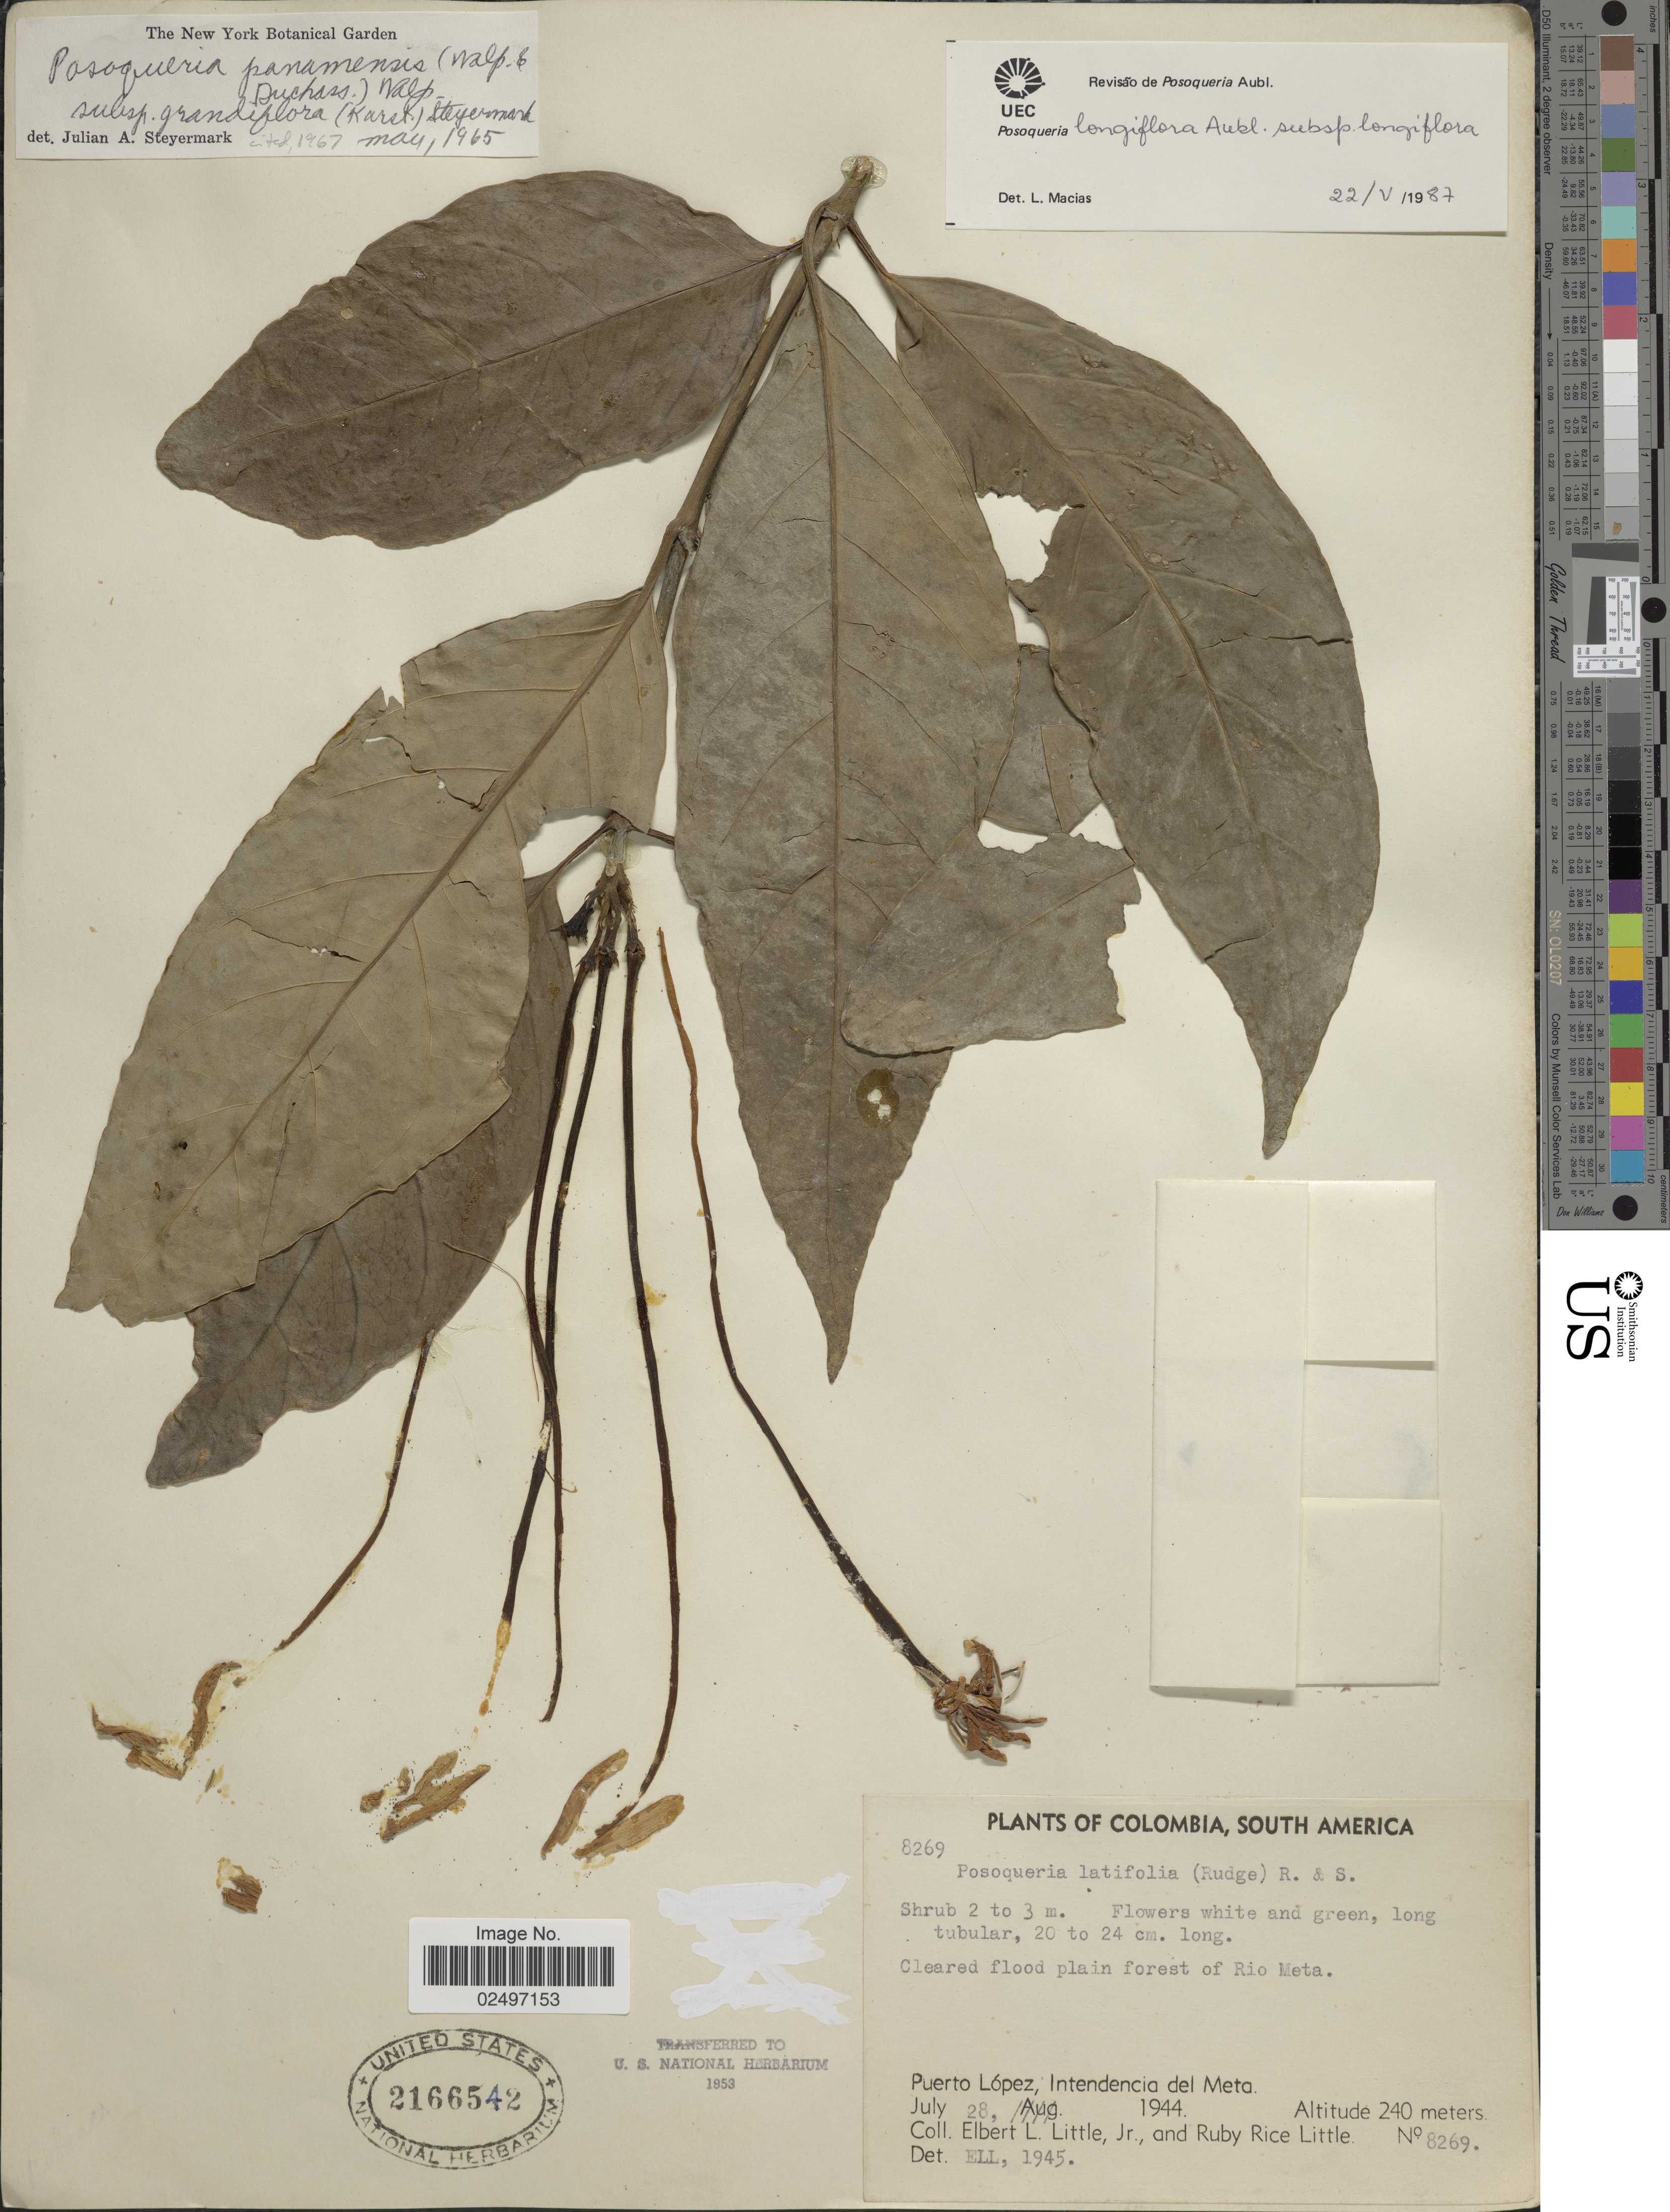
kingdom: Plantae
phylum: Tracheophyta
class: Magnoliopsida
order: Gentianales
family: Rubiaceae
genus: Posoqueria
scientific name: Posoqueria longiflora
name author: Aubl.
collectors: E. L. Little & R. R. Little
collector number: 8269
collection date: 1944-07-28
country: Colombia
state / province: Meta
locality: Cleared flood plain forest of Rio Meta, Puerto López, Intendencia del Meta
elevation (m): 240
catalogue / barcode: US 2166542